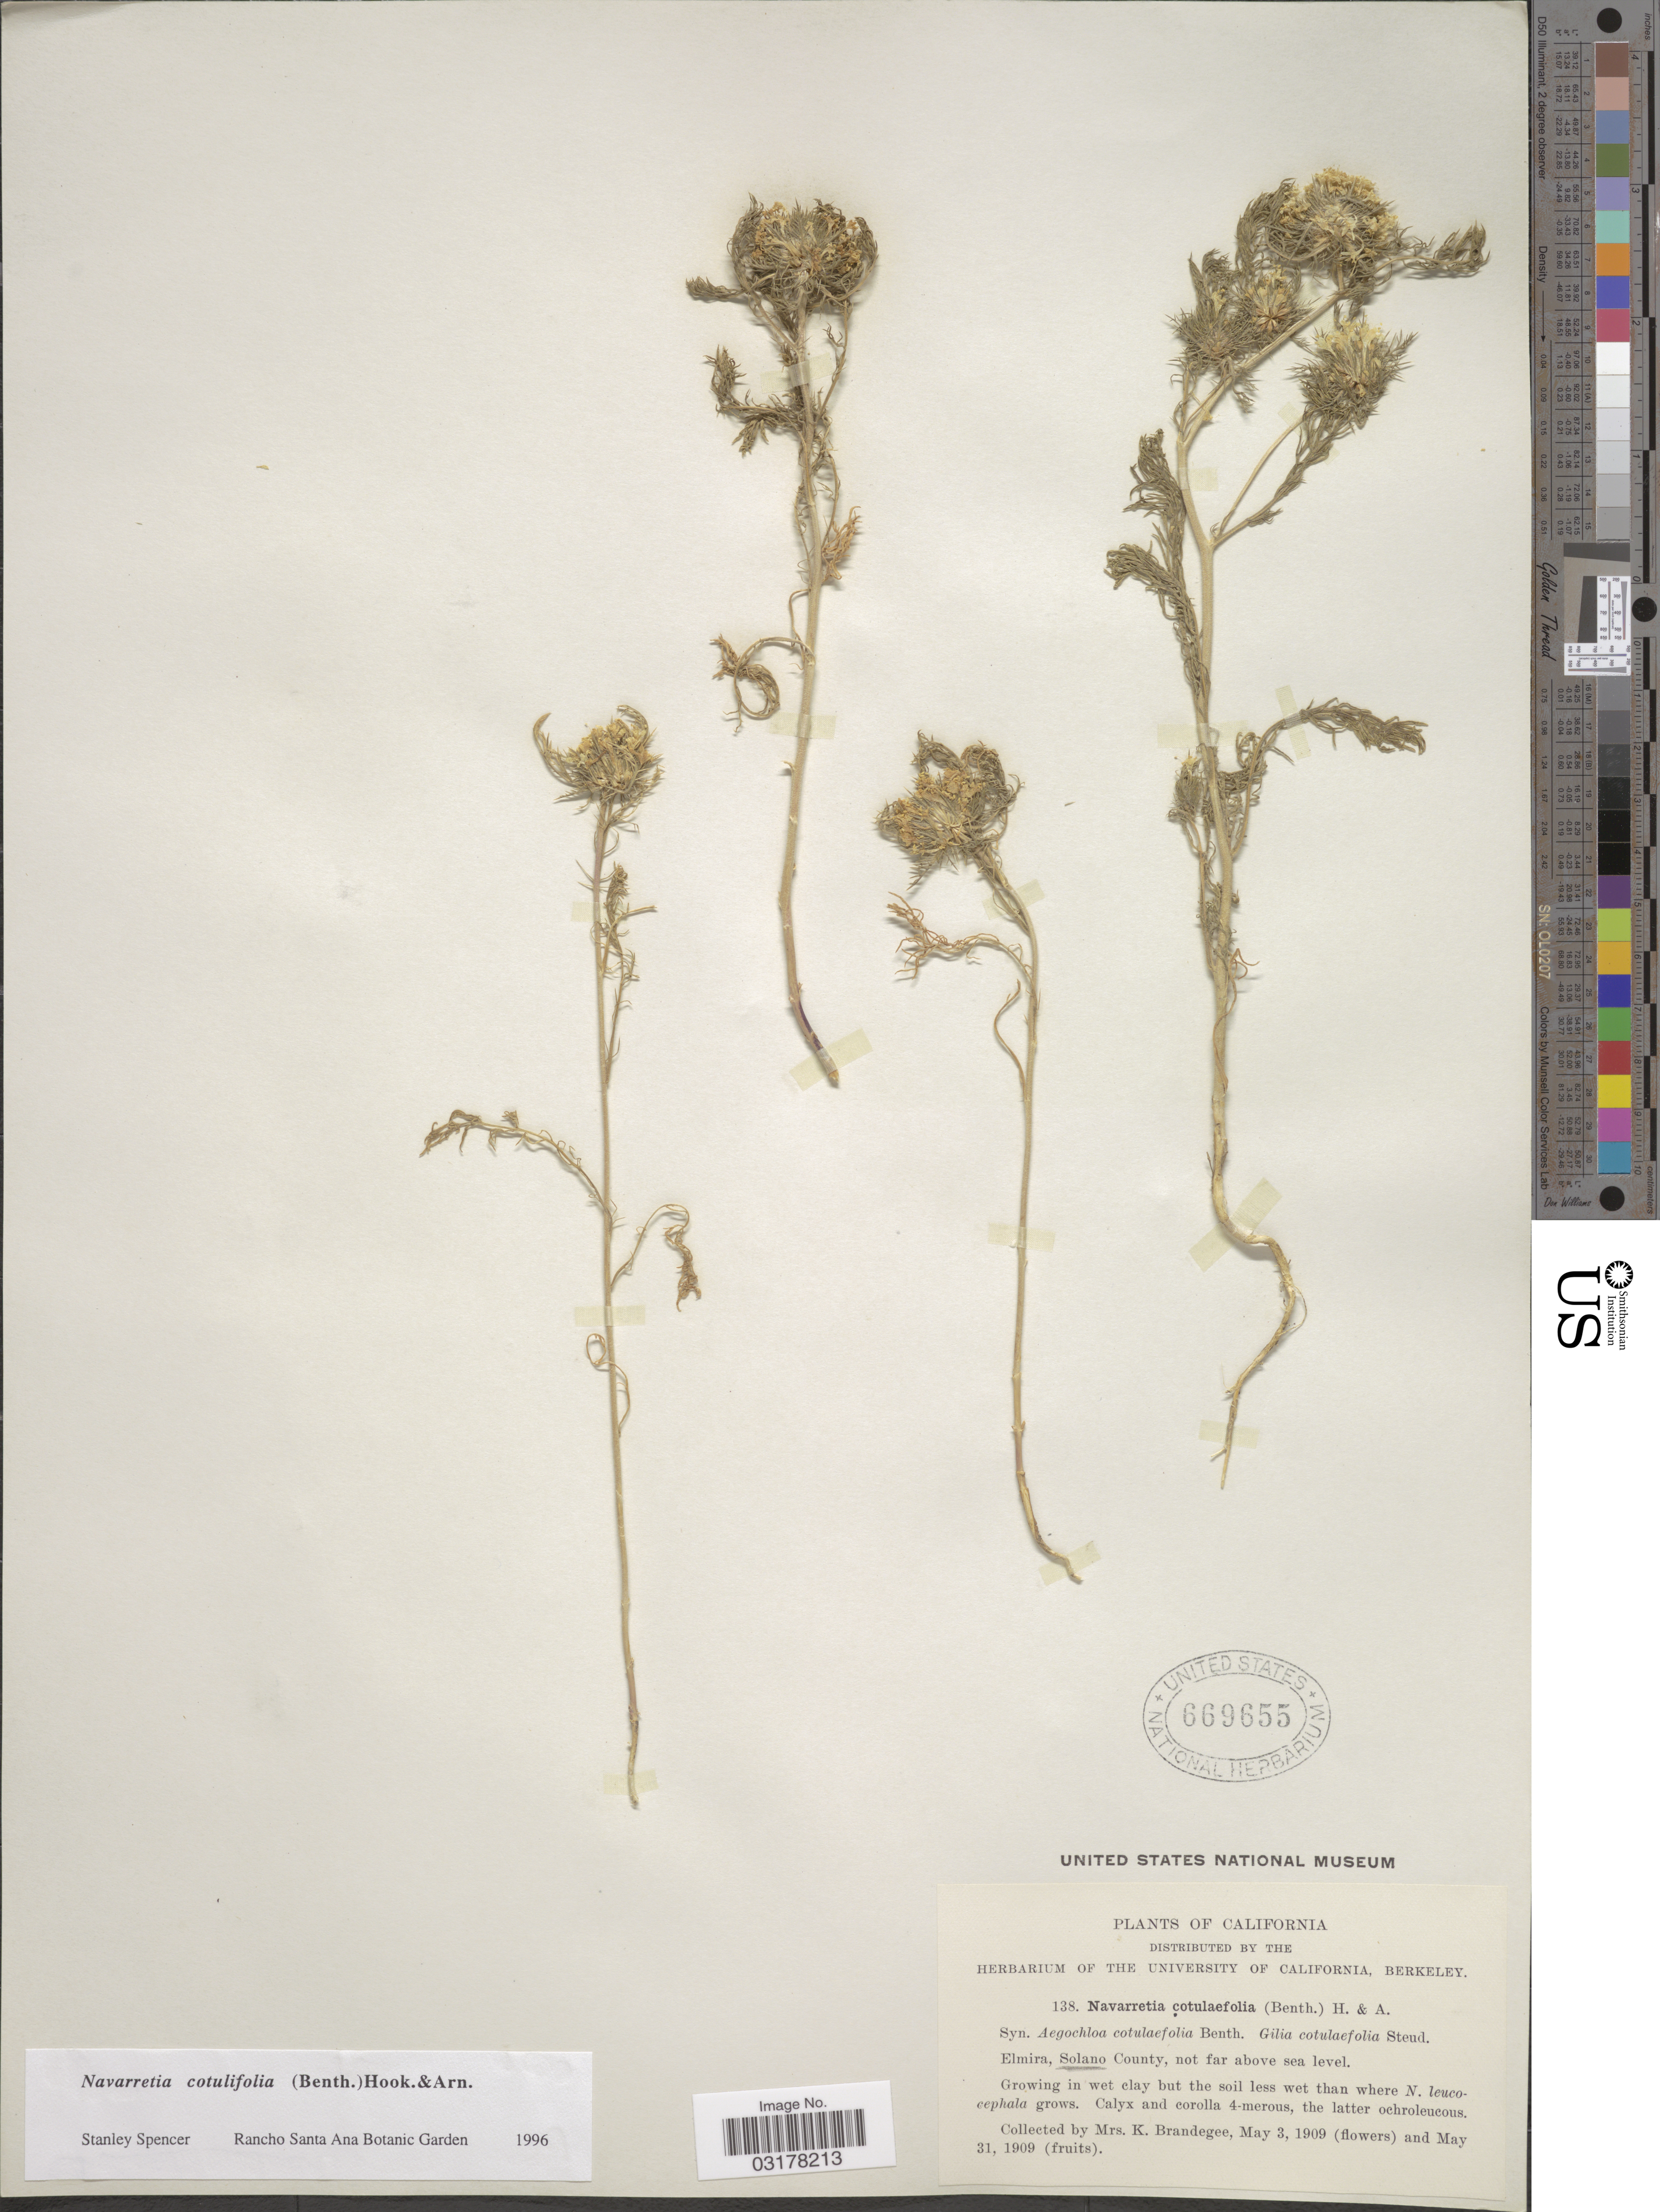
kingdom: Plantae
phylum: Tracheophyta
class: Magnoliopsida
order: Ericales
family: Polemoniaceae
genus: Navarretia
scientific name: Navarretia cotulifolia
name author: (Benth.) Hook. & Arn.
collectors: M. K. Brandegee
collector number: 138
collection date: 1905-05-03/1909-05-31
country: United States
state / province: California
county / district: Solano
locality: Elmira, Solano County.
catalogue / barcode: US 669655